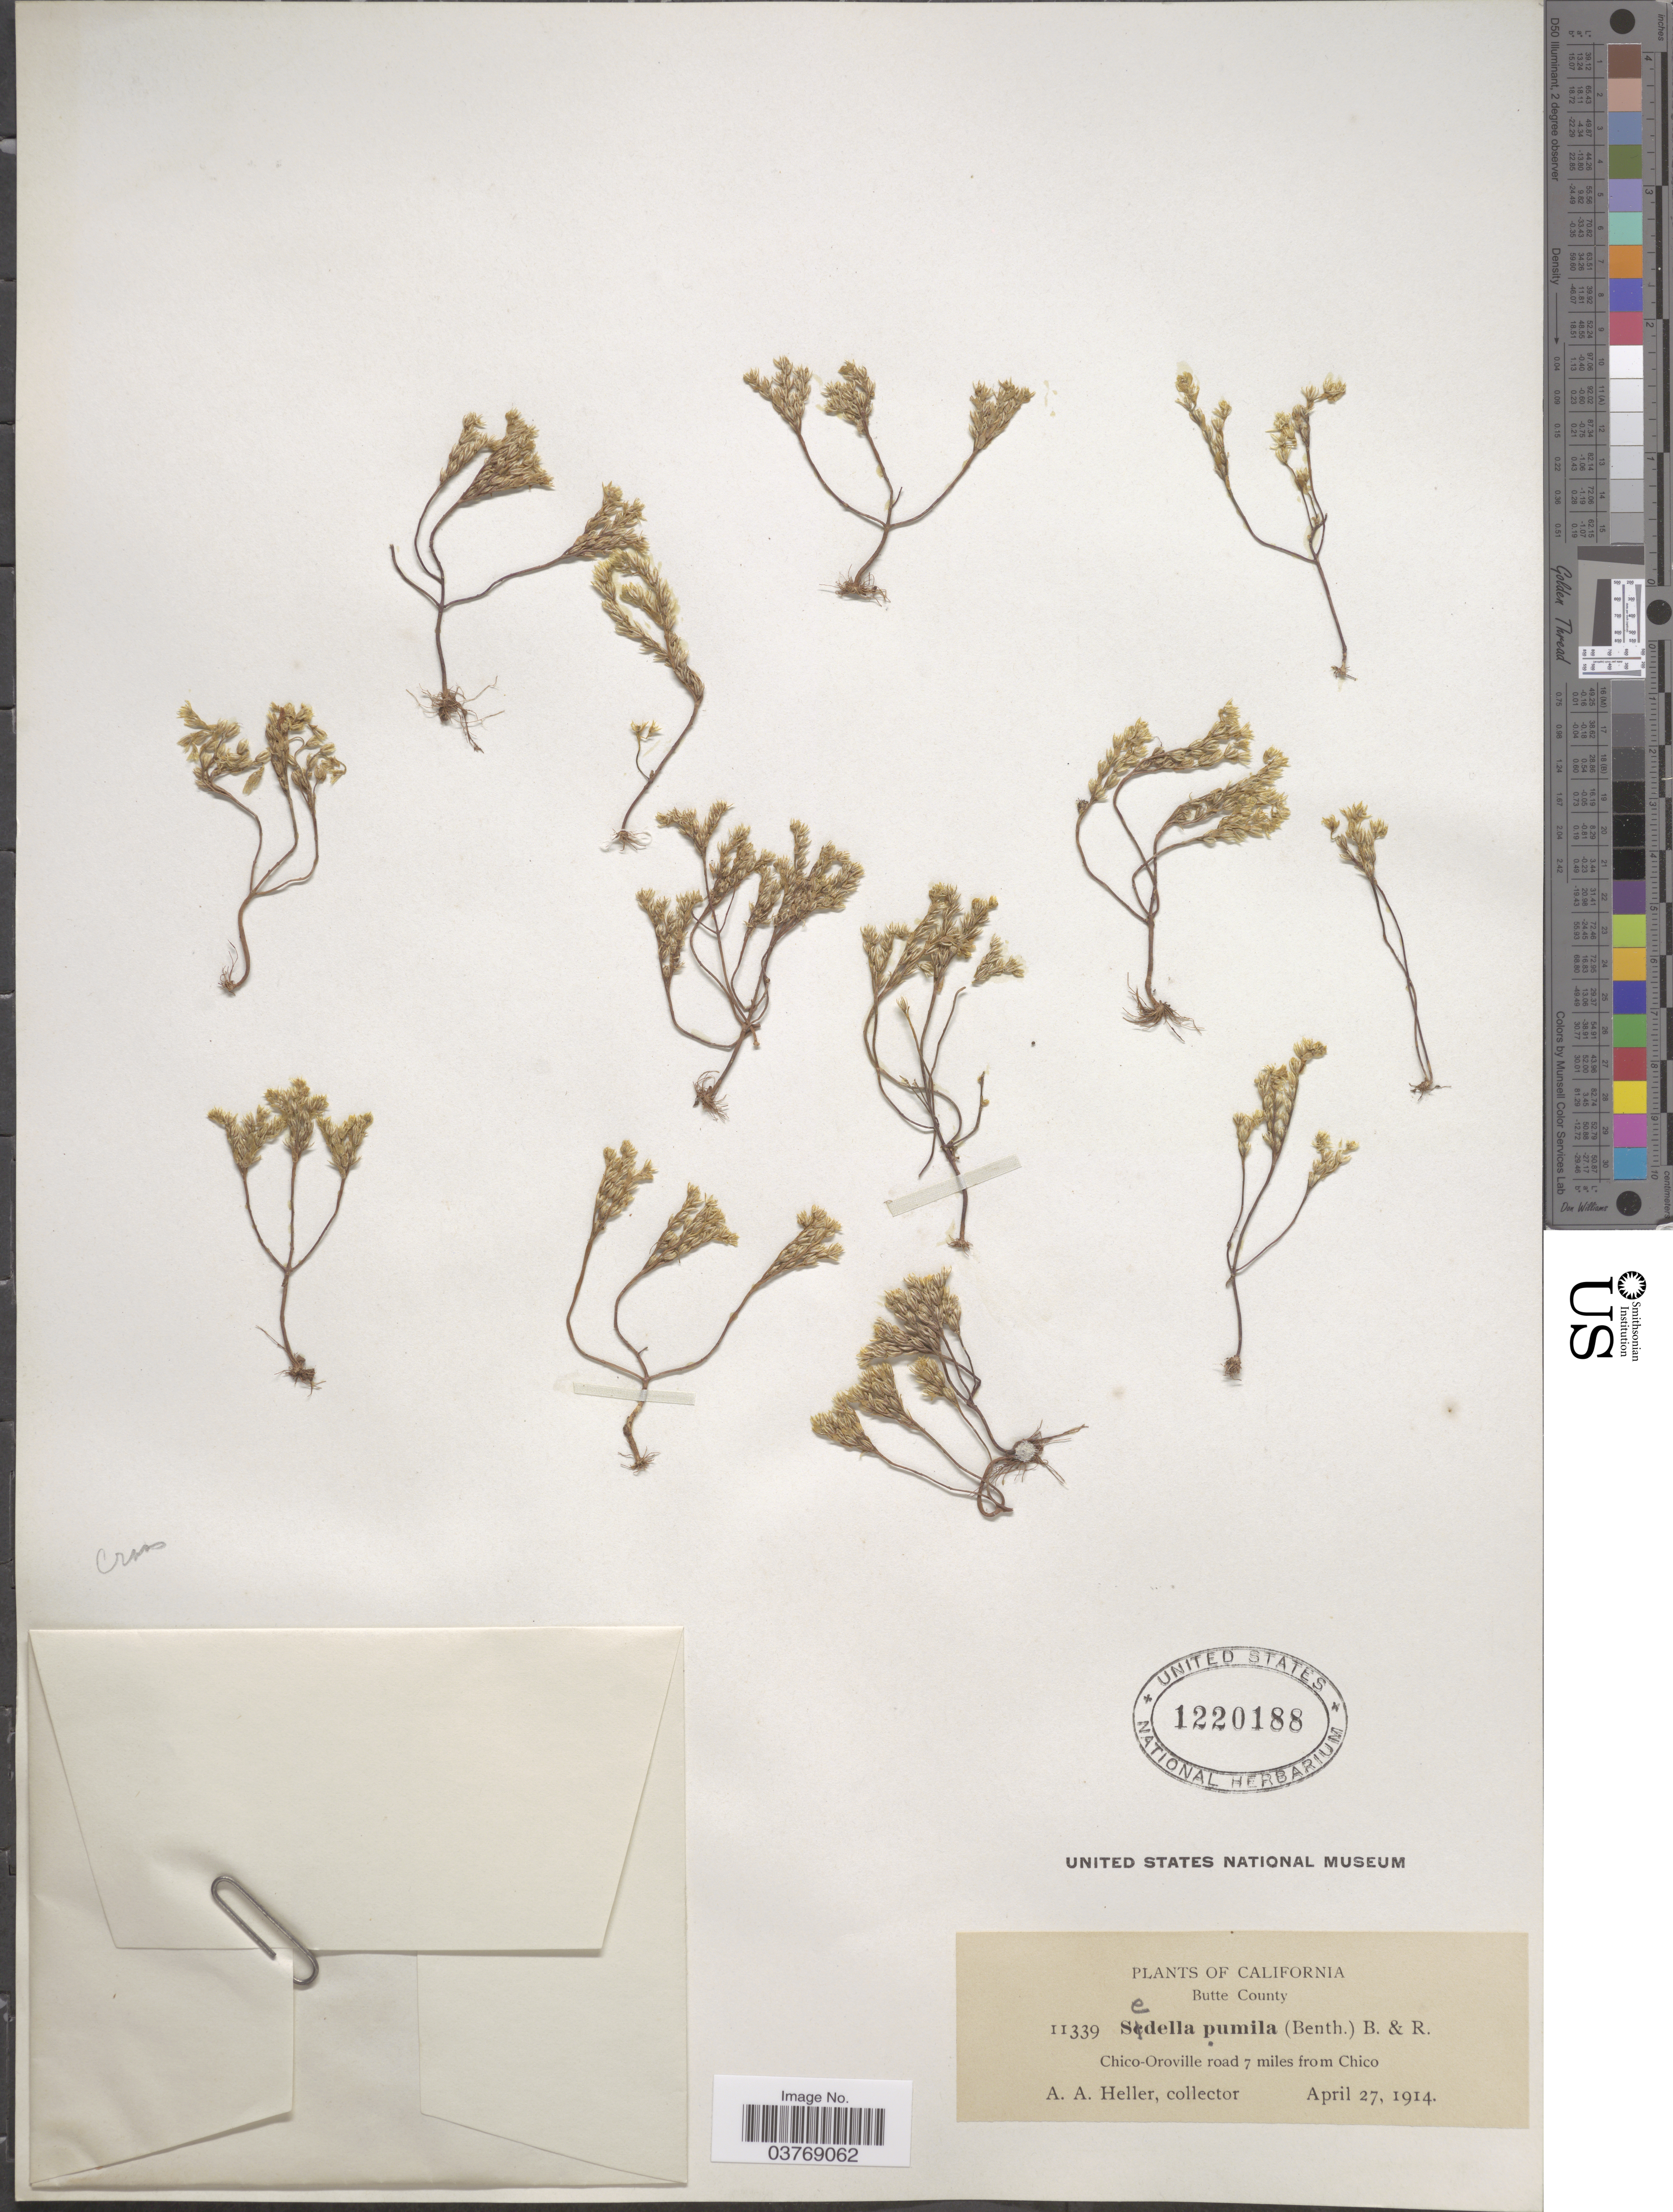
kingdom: Plantae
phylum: Tracheophyta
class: Magnoliopsida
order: Saxifragales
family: Crassulaceae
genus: Sedella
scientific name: Sedella pumila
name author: (Benth.) Britton & Rose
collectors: A. A. Heller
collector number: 11339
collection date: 1914-04-27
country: United States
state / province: California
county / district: Butte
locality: Butte County. Chico-Oroville road 7 miles from Chico.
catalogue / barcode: US 1220188